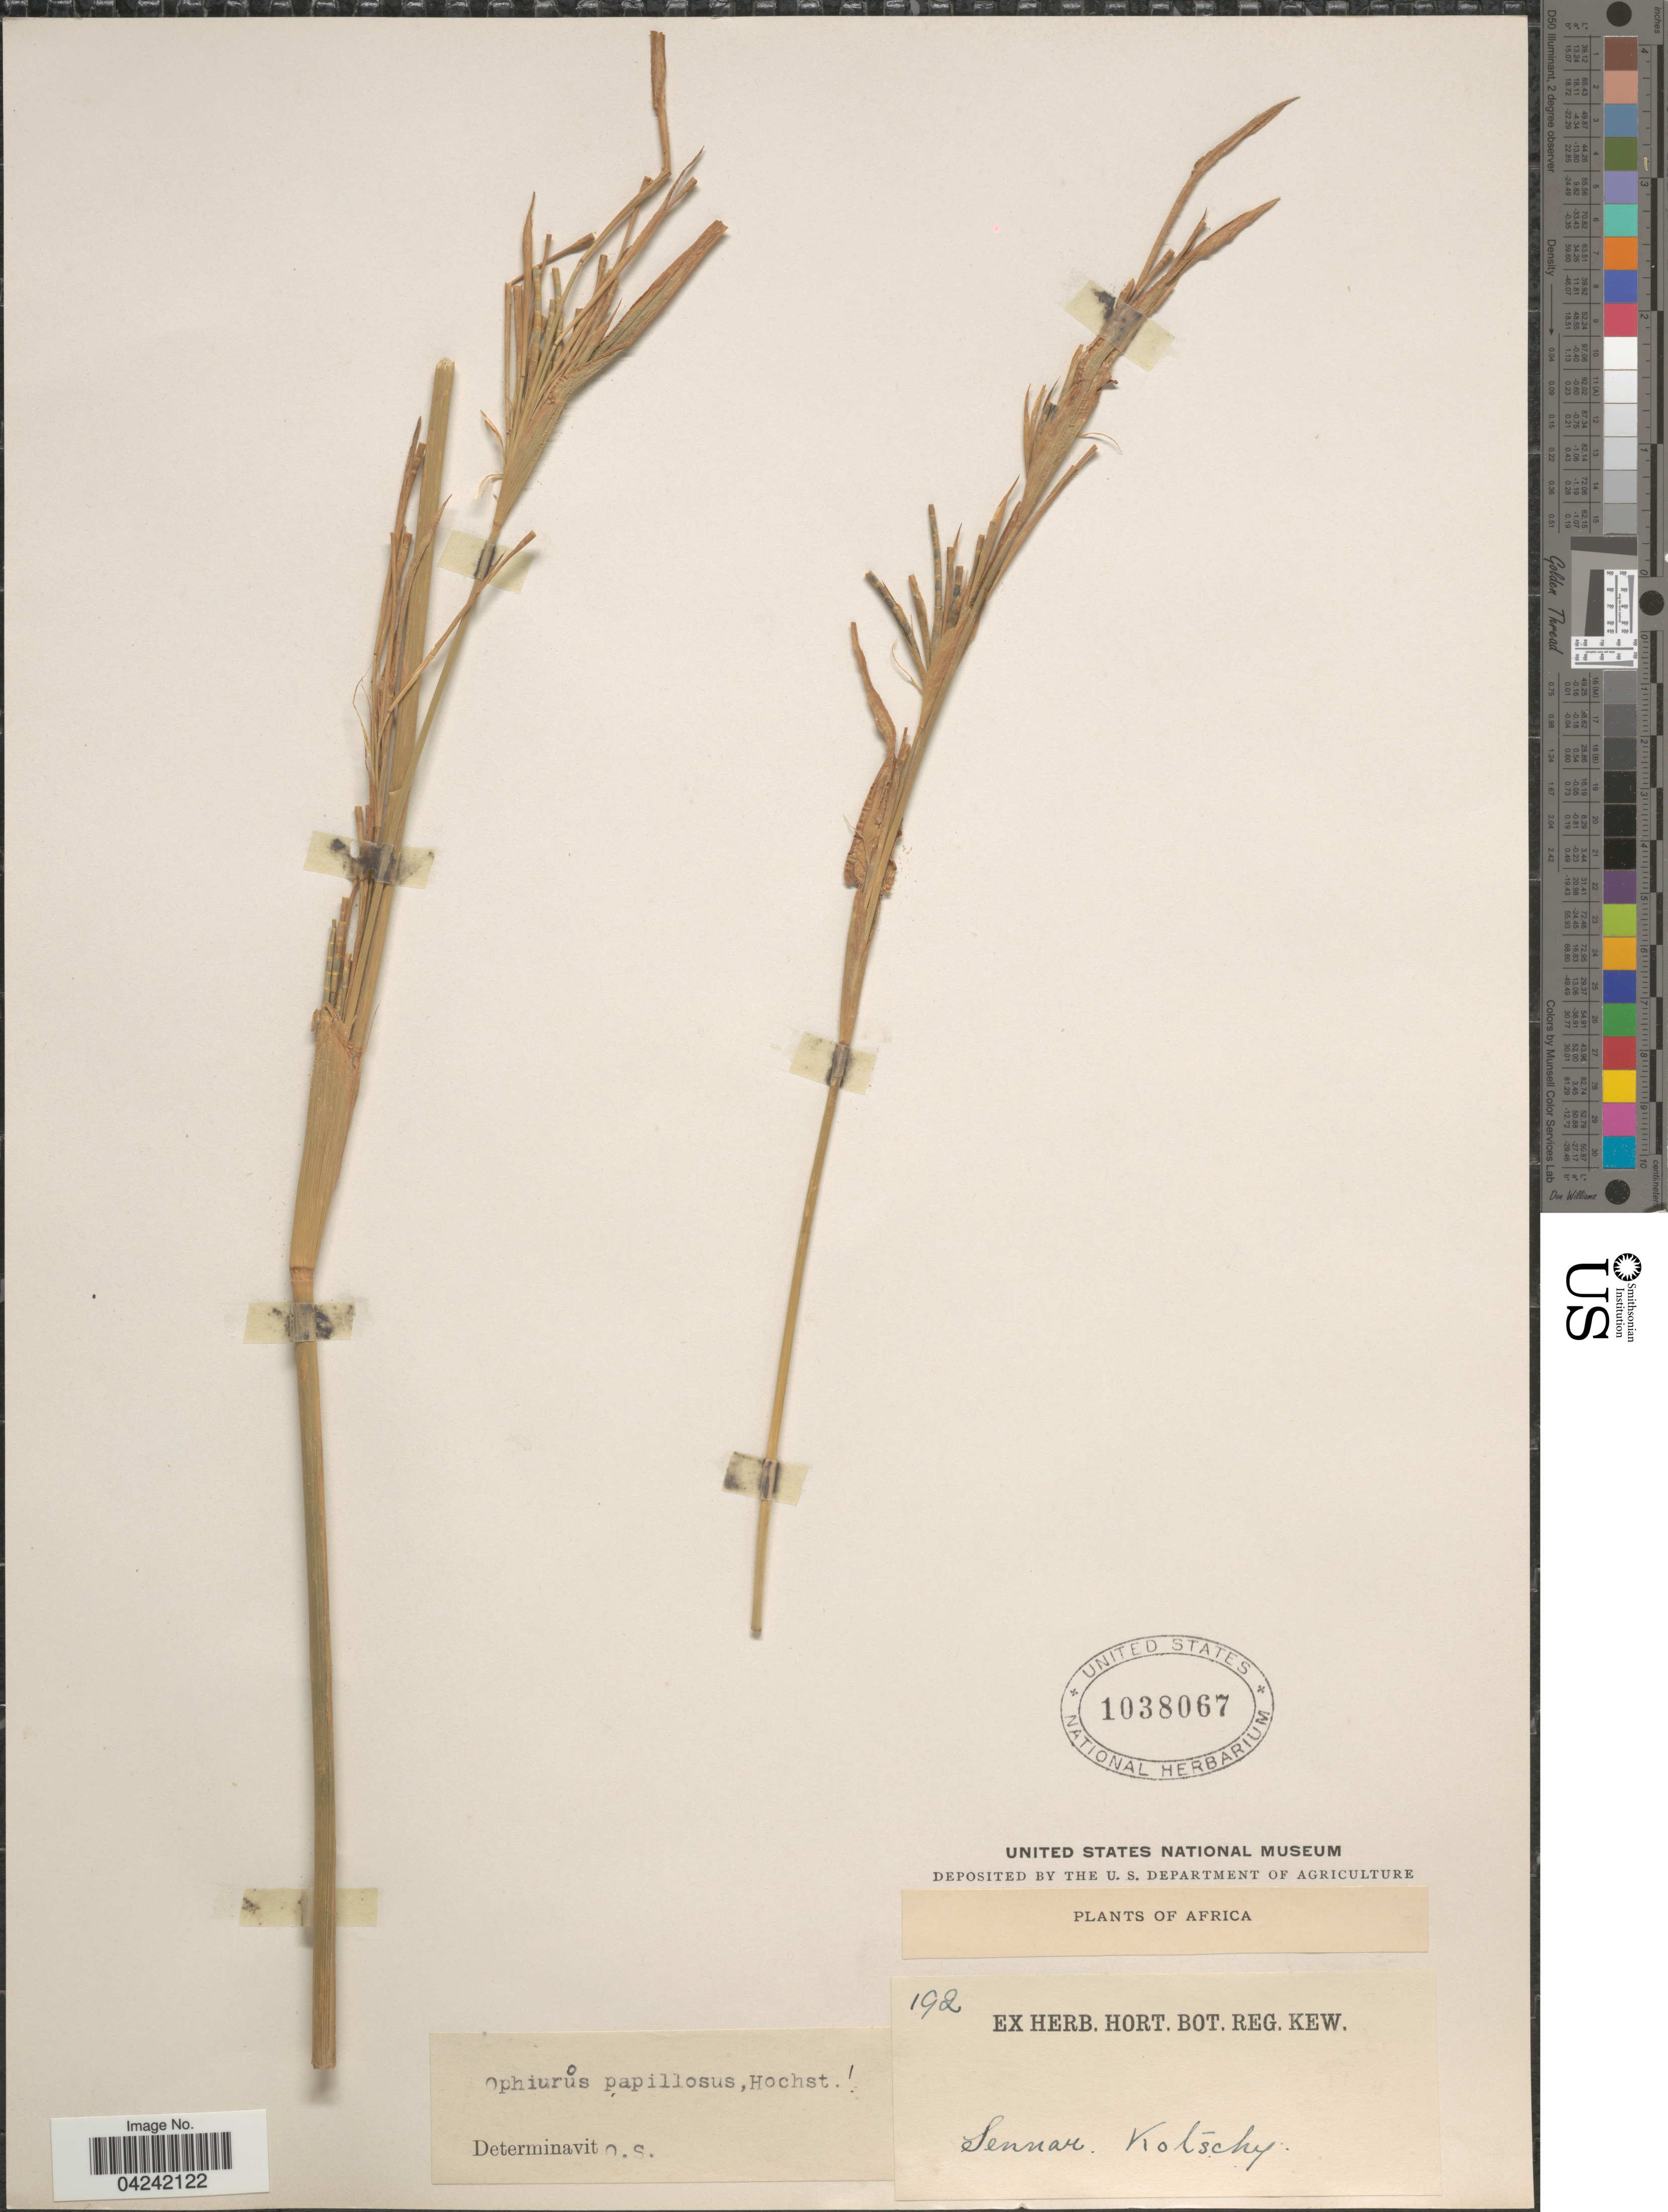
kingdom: Plantae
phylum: Tracheophyta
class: Liliopsida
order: Poales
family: Poaceae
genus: Ophiuros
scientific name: Ophiuros papillosus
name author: Hochst.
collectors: Kotschy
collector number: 192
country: Sudan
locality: Sennar.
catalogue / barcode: US 1038067